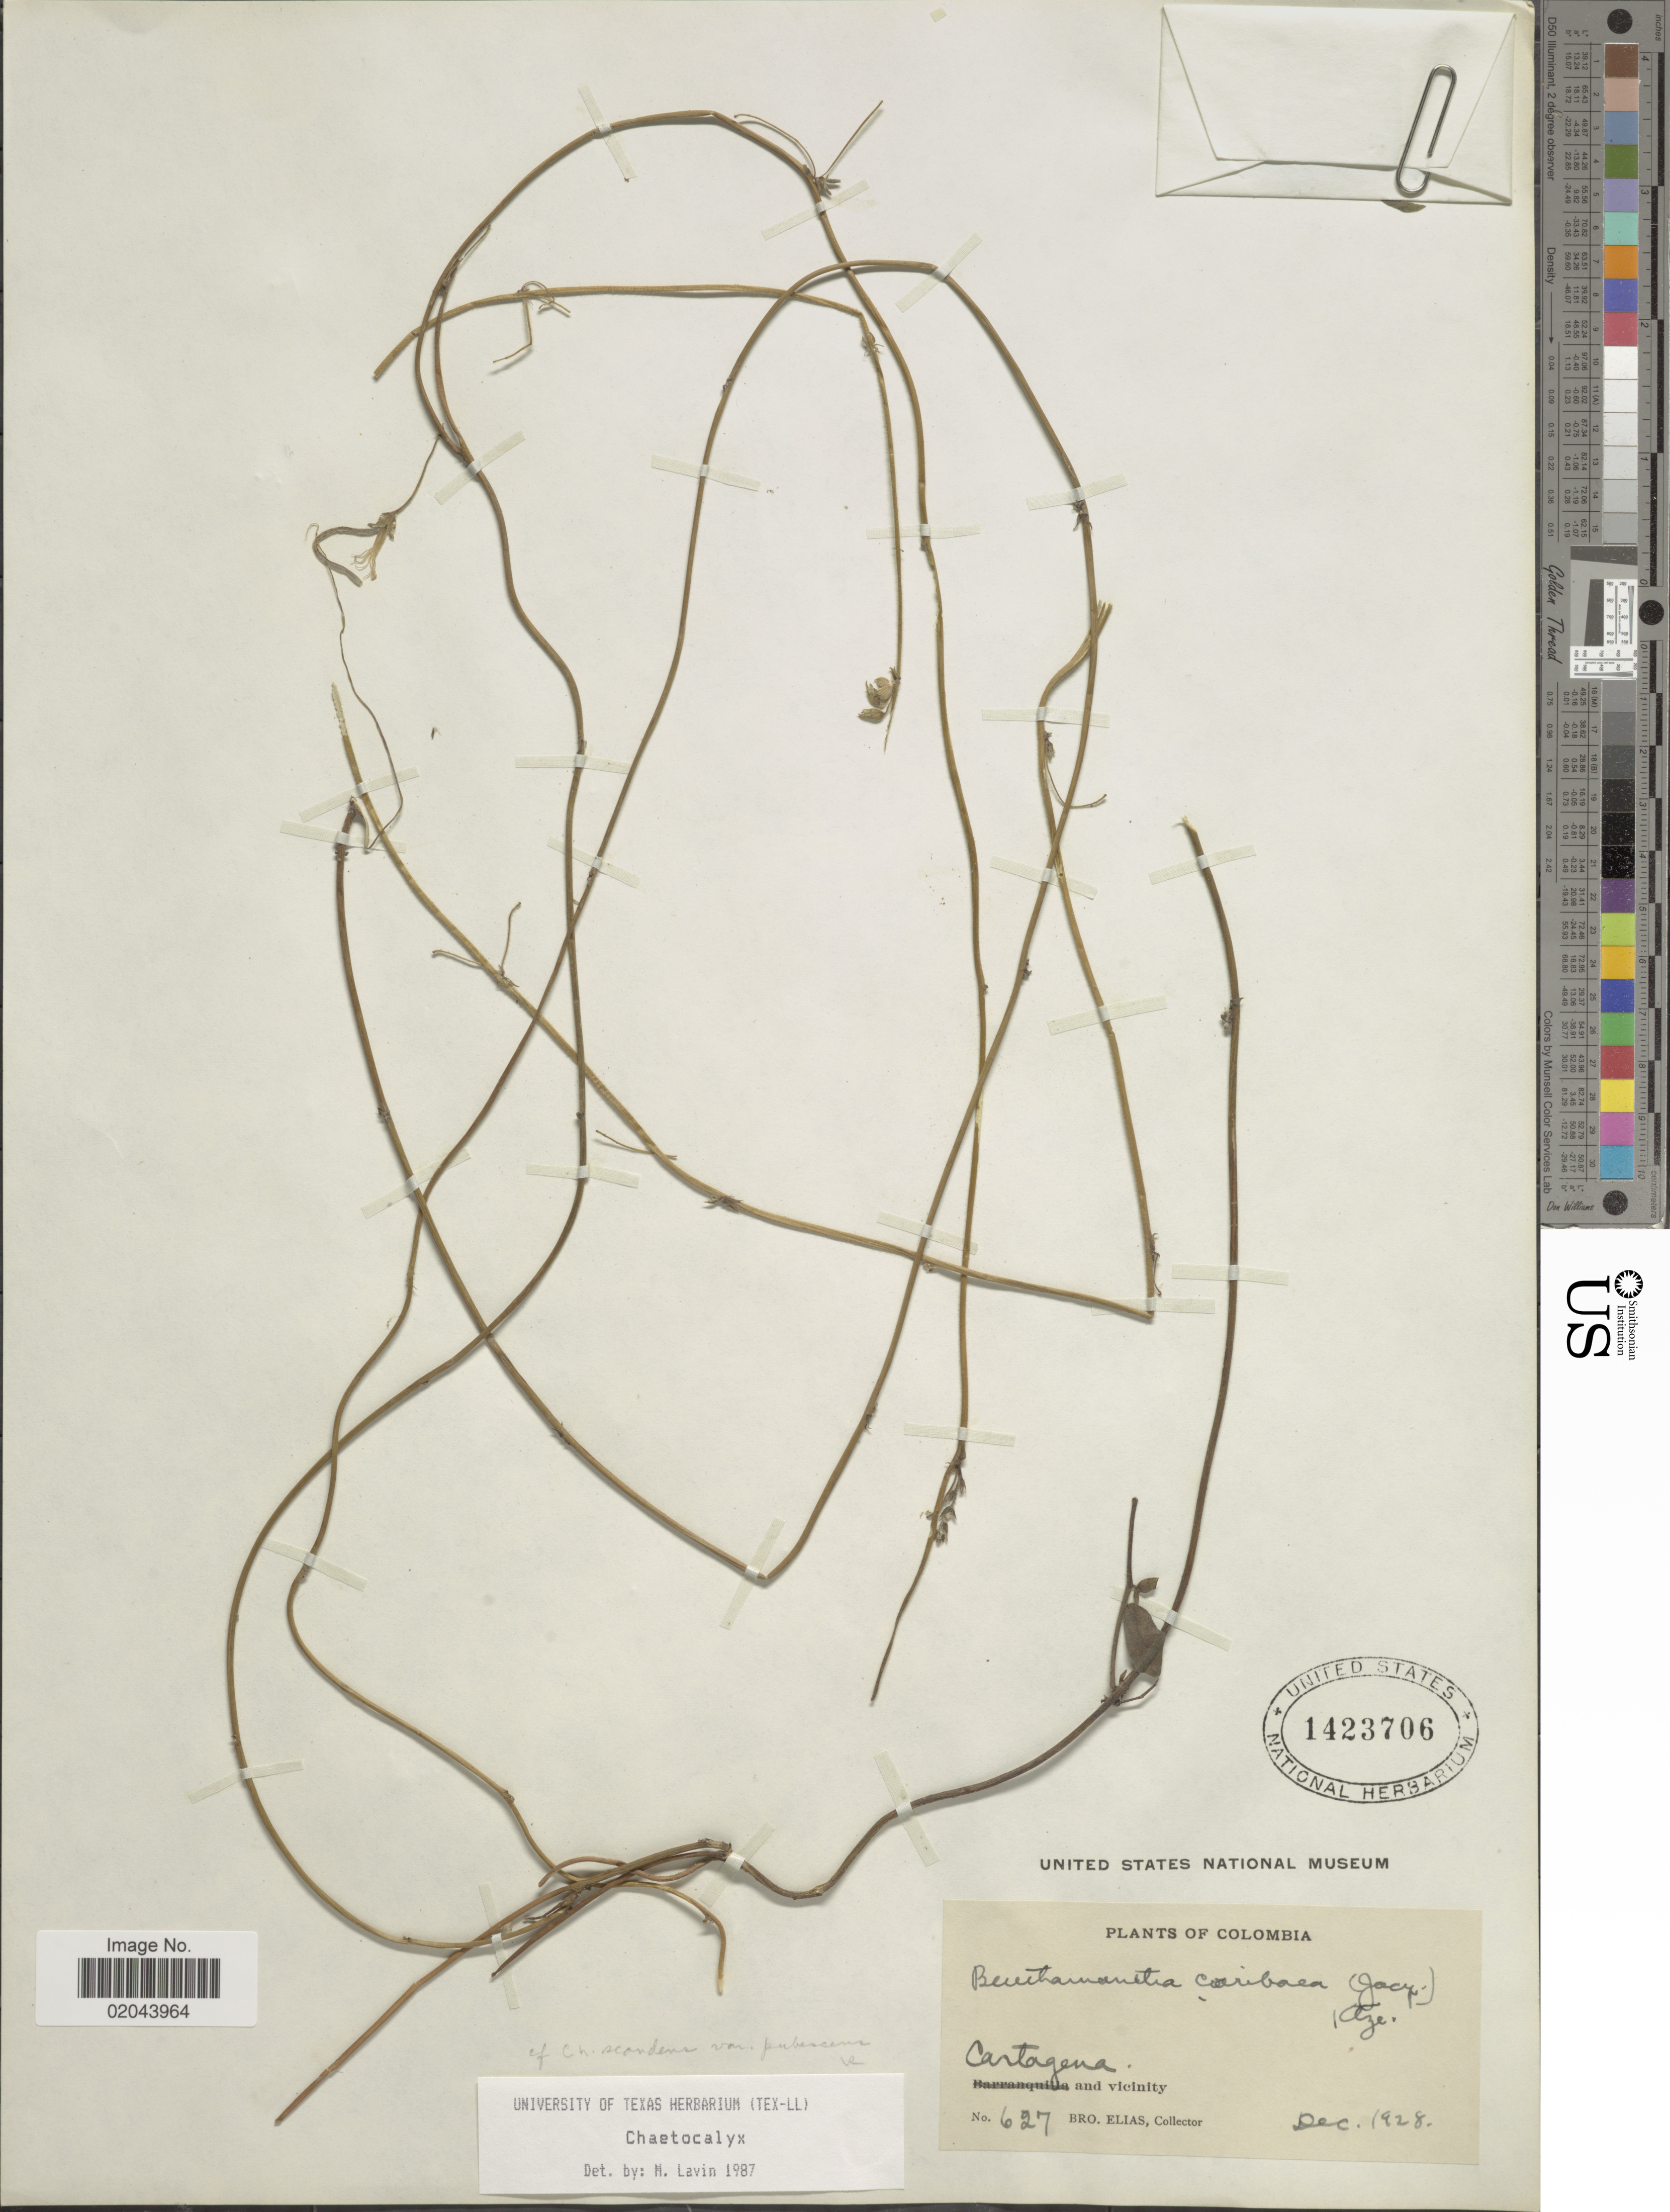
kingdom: Plantae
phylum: Tracheophyta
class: Magnoliopsida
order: Fabales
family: Fabaceae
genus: Chaetocalyx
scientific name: Chaetocalyx scandens var. pubescens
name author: (DC.) Rudd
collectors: Bro. Elias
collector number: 627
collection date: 1928-12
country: Colombia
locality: Cartagena and vicinity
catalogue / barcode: US 1423706